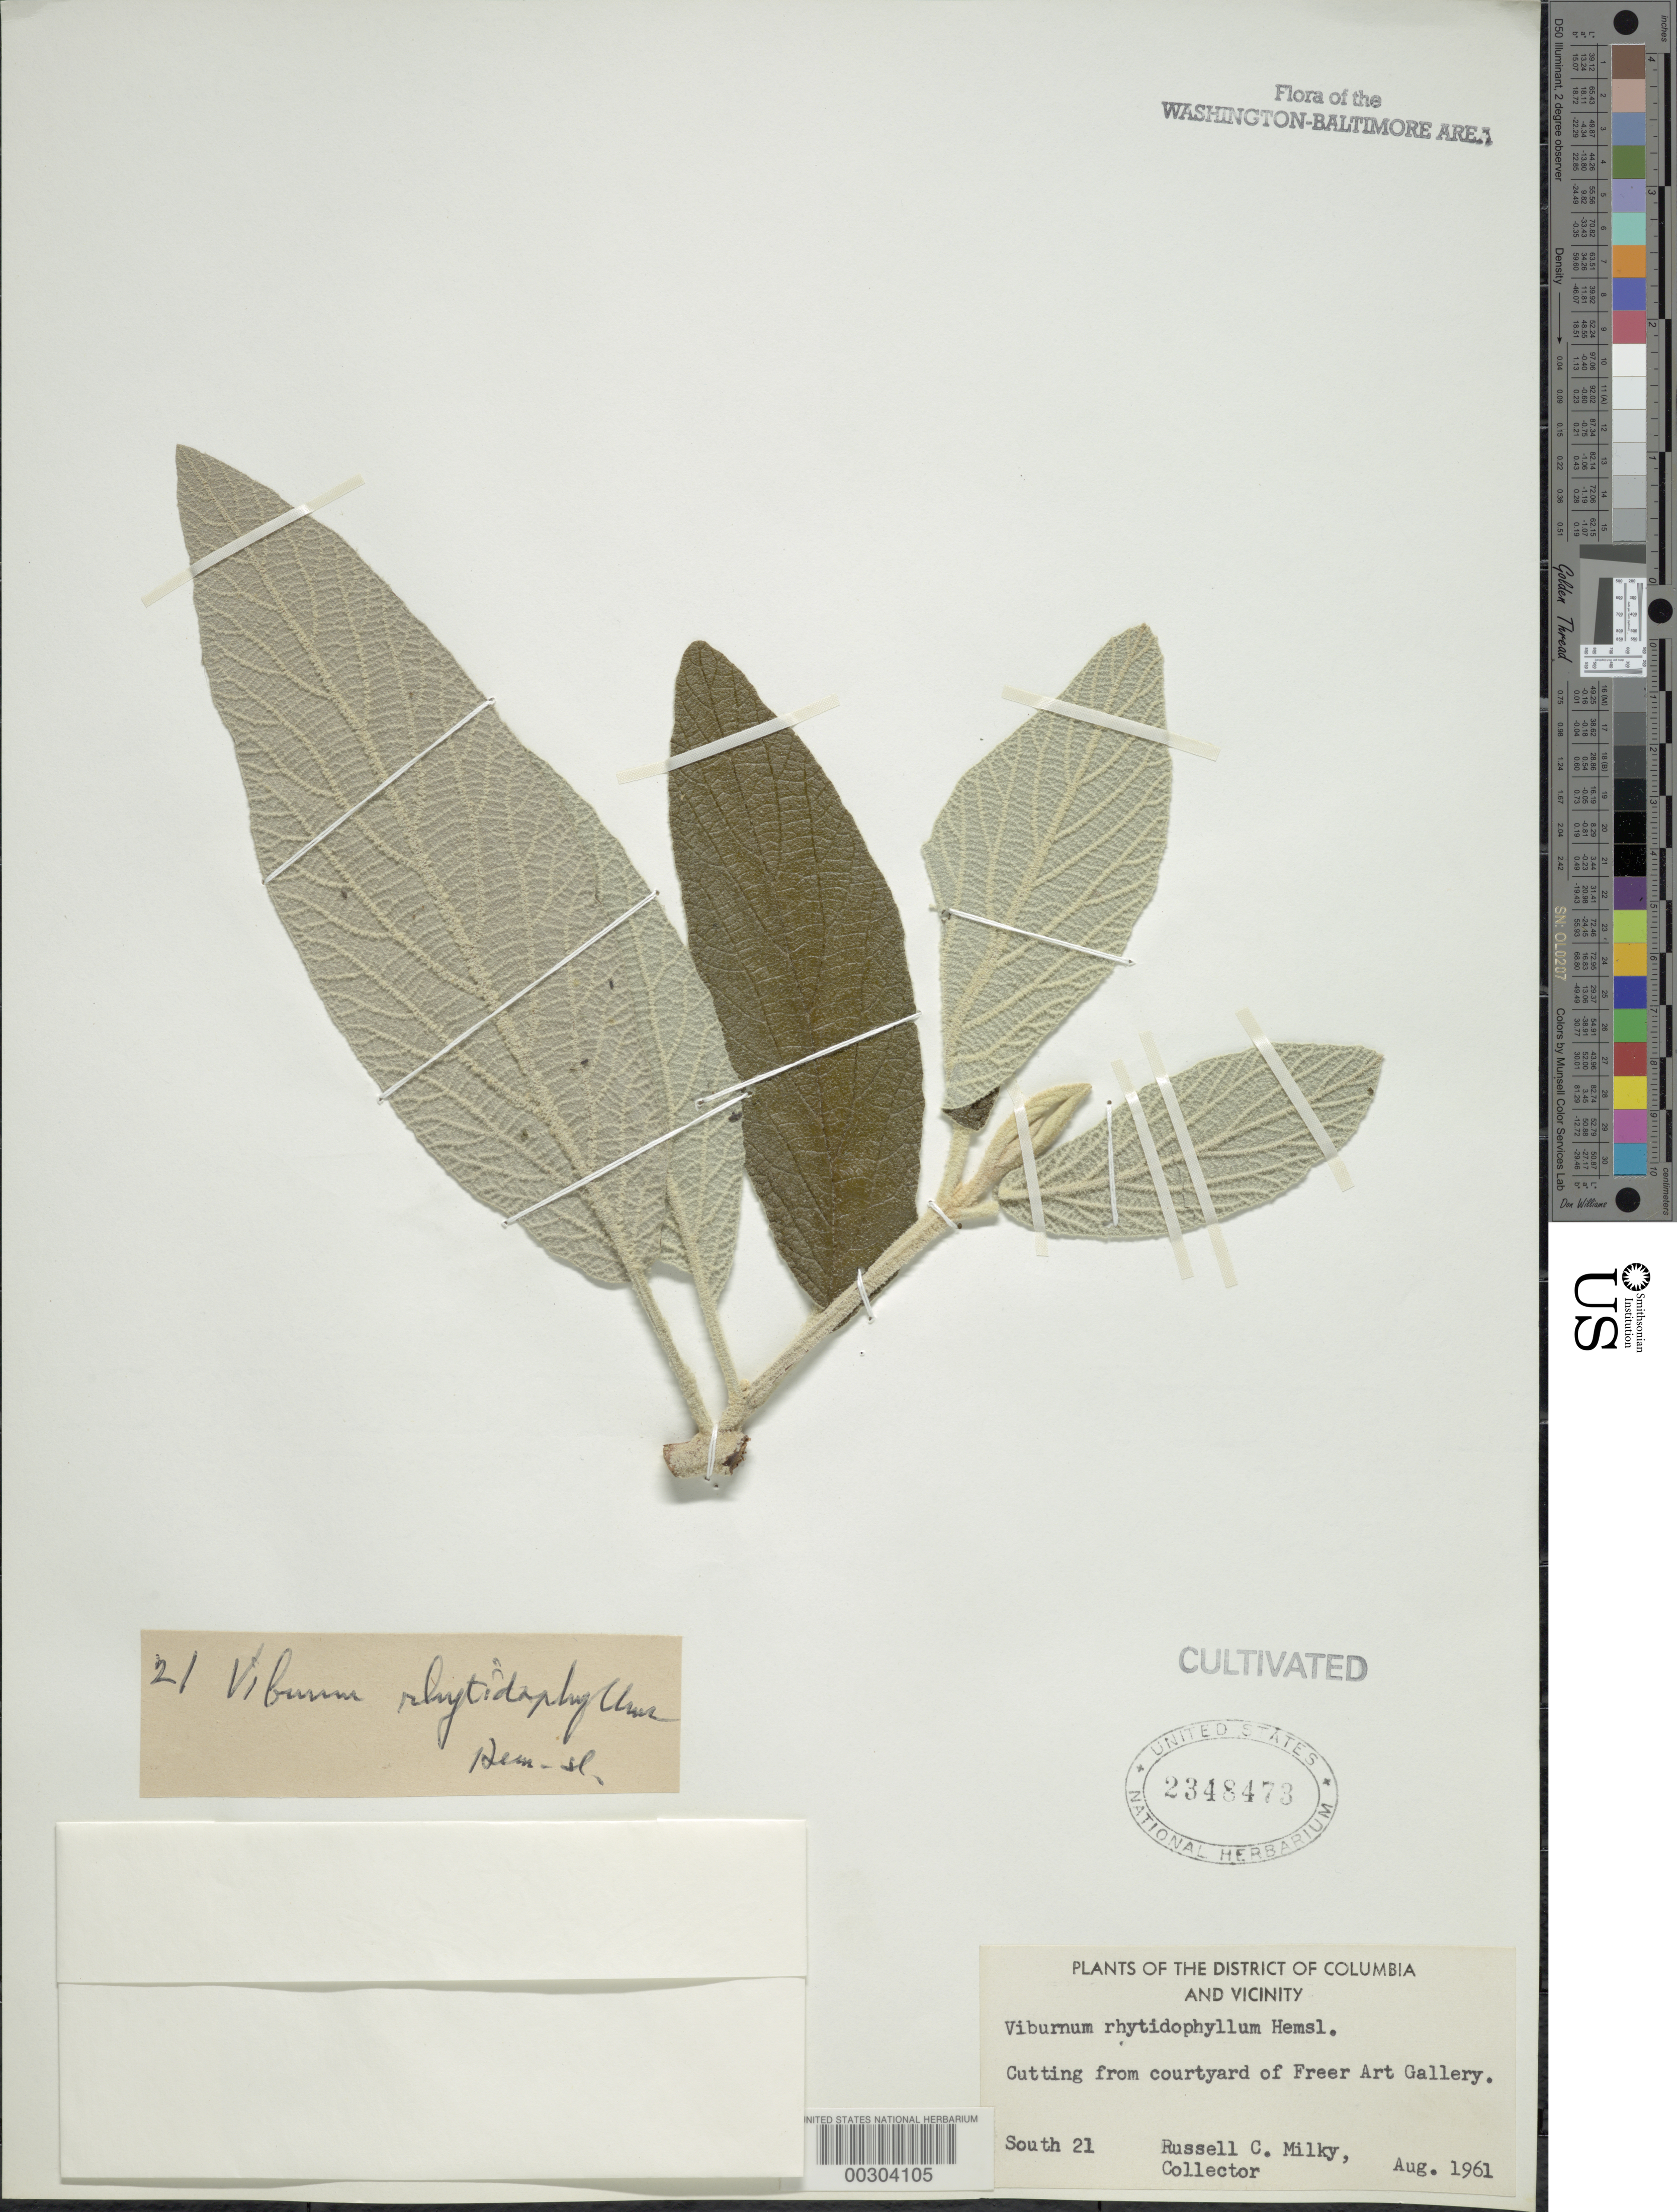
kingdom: Plantae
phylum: Tracheophyta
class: Magnoliopsida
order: Dipsacales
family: Viburnaceae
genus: Viburnum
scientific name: Viburnum rhytidophyllum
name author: Hemsl.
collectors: R. Milky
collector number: South 21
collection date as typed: Aug 1961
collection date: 1961-08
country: United States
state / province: District of Columbia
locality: Courtyard of Freer Art Gallery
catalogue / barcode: US 2348473